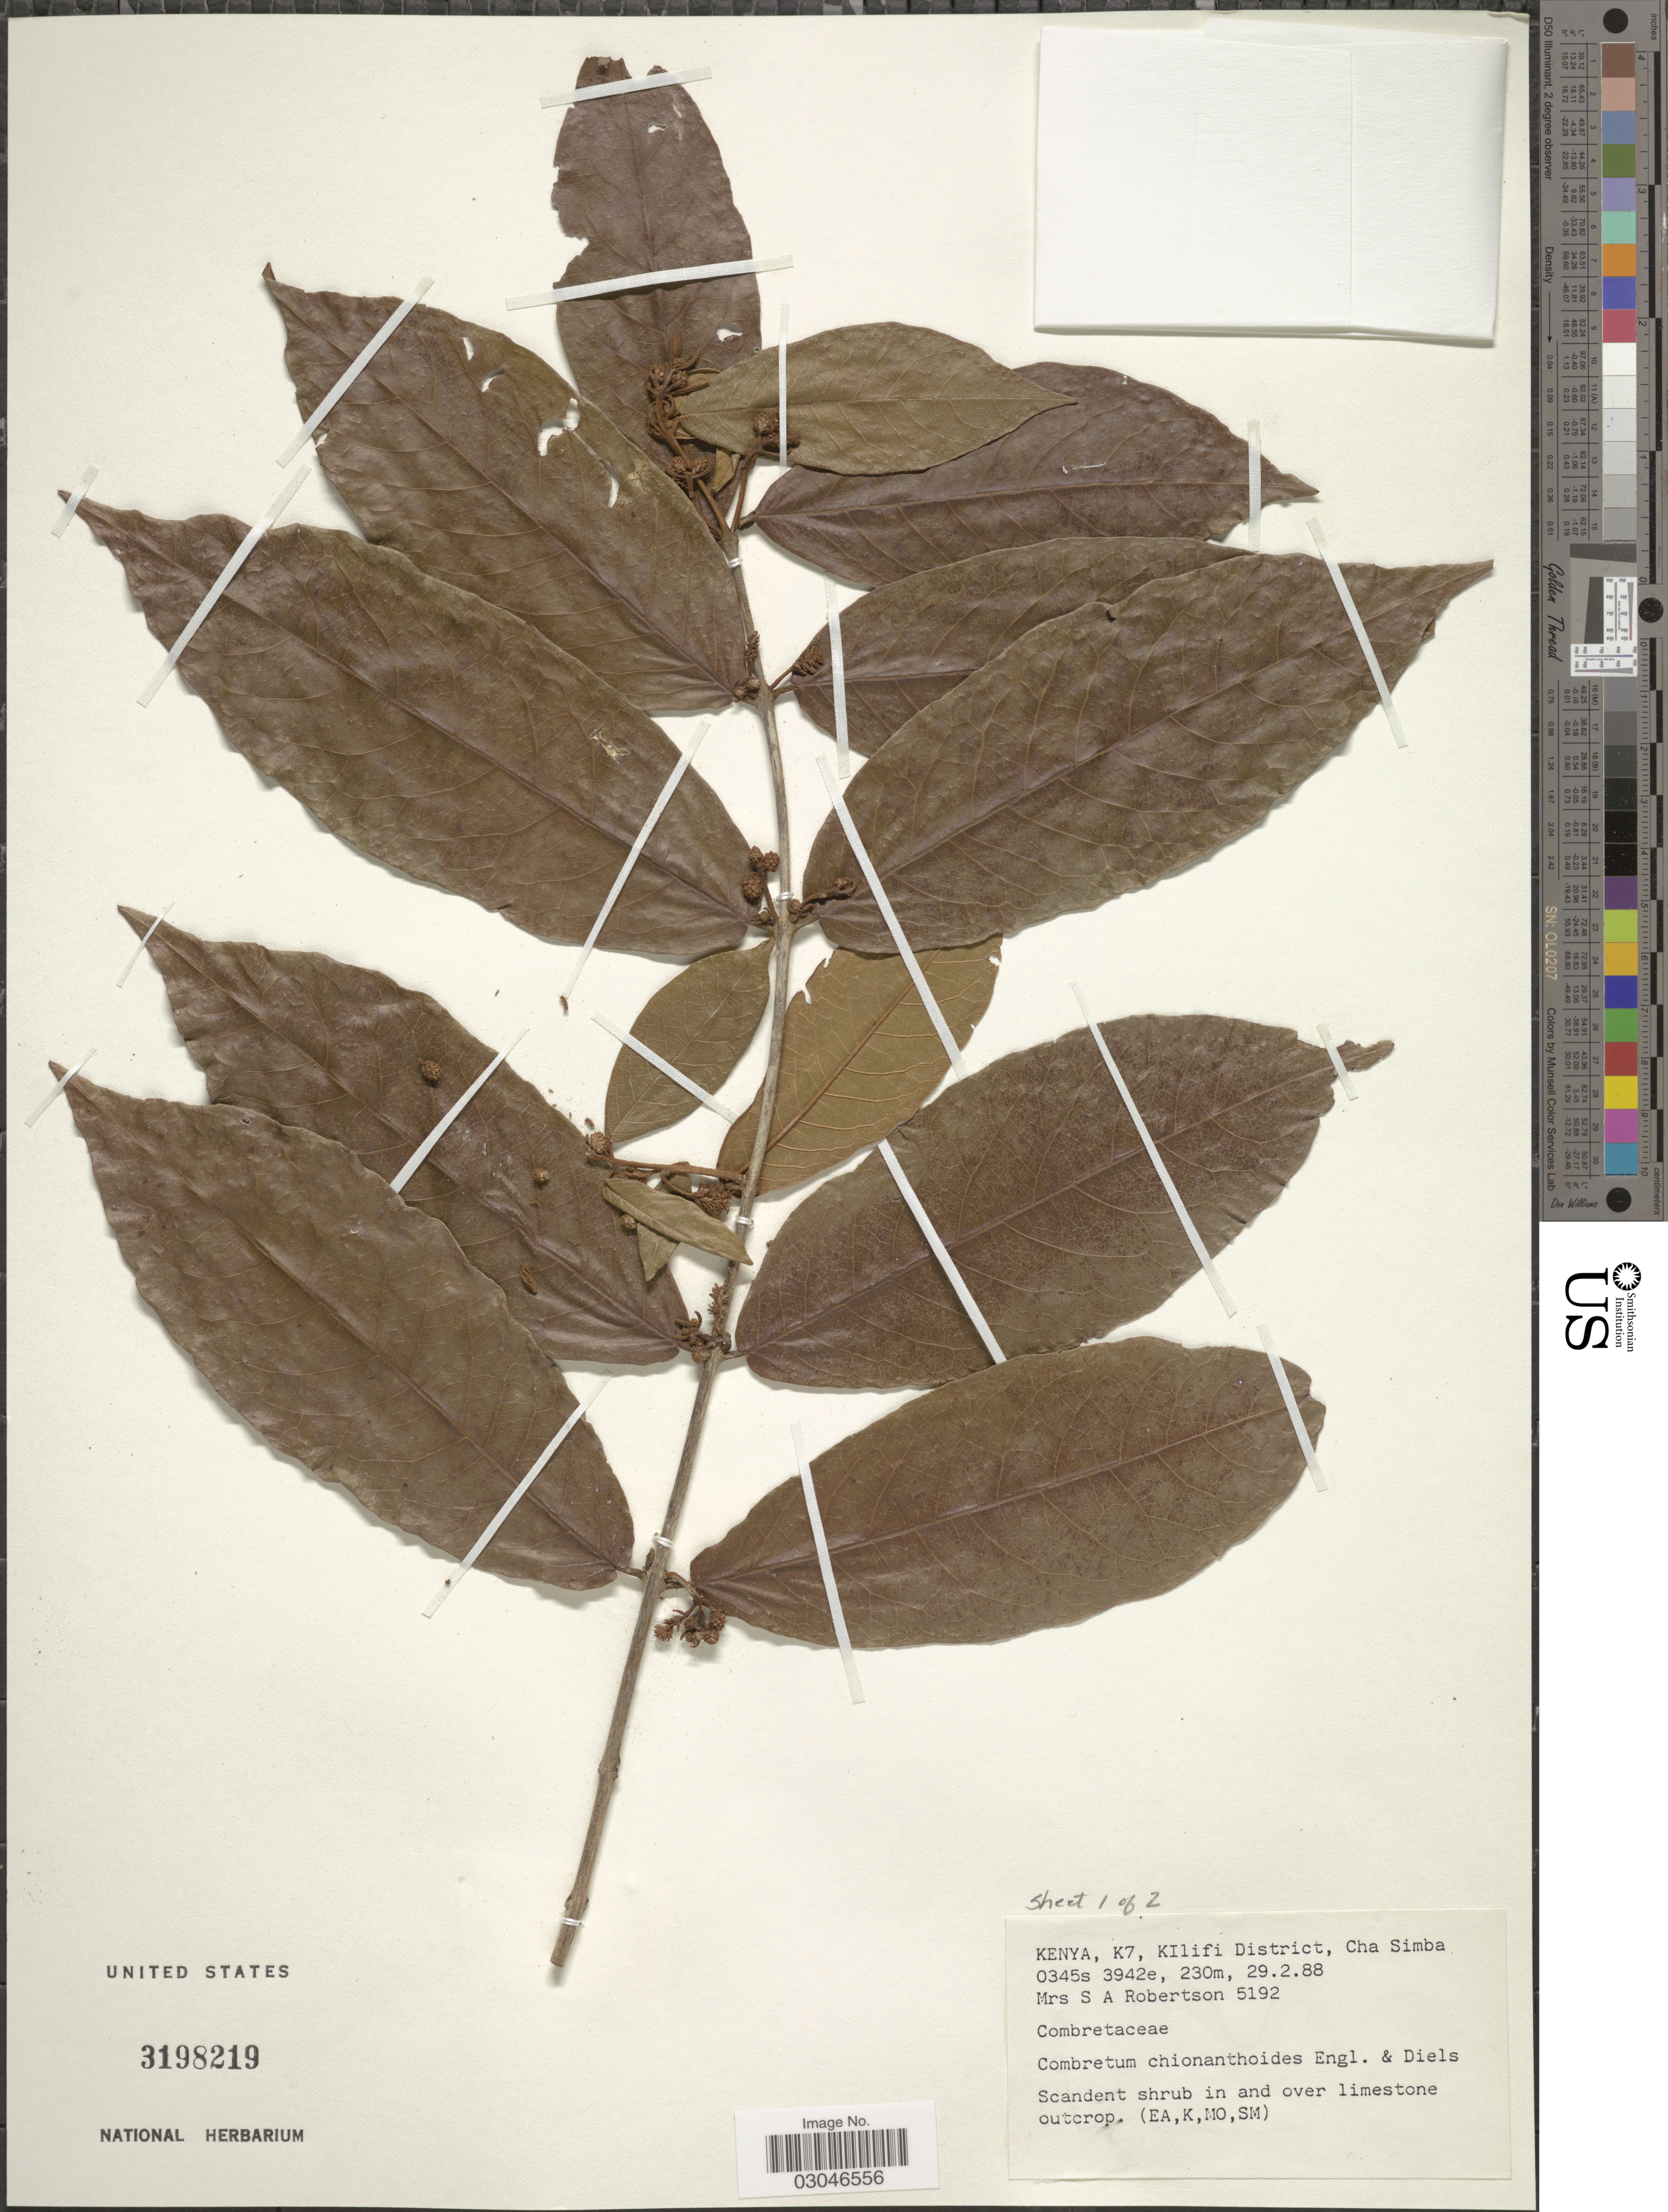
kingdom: Plantae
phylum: Tracheophyta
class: Magnoliopsida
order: Myrtales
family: Combretaceae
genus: Combretum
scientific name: Combretum chionanthoides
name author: Engl. & Diels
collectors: S. Robertson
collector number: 5192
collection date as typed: Transcribed d/m/y: 29/2/88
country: Kenya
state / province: Kilifi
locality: K7, Kilifi District, Cha Simba.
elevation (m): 230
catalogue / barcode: US 3198219